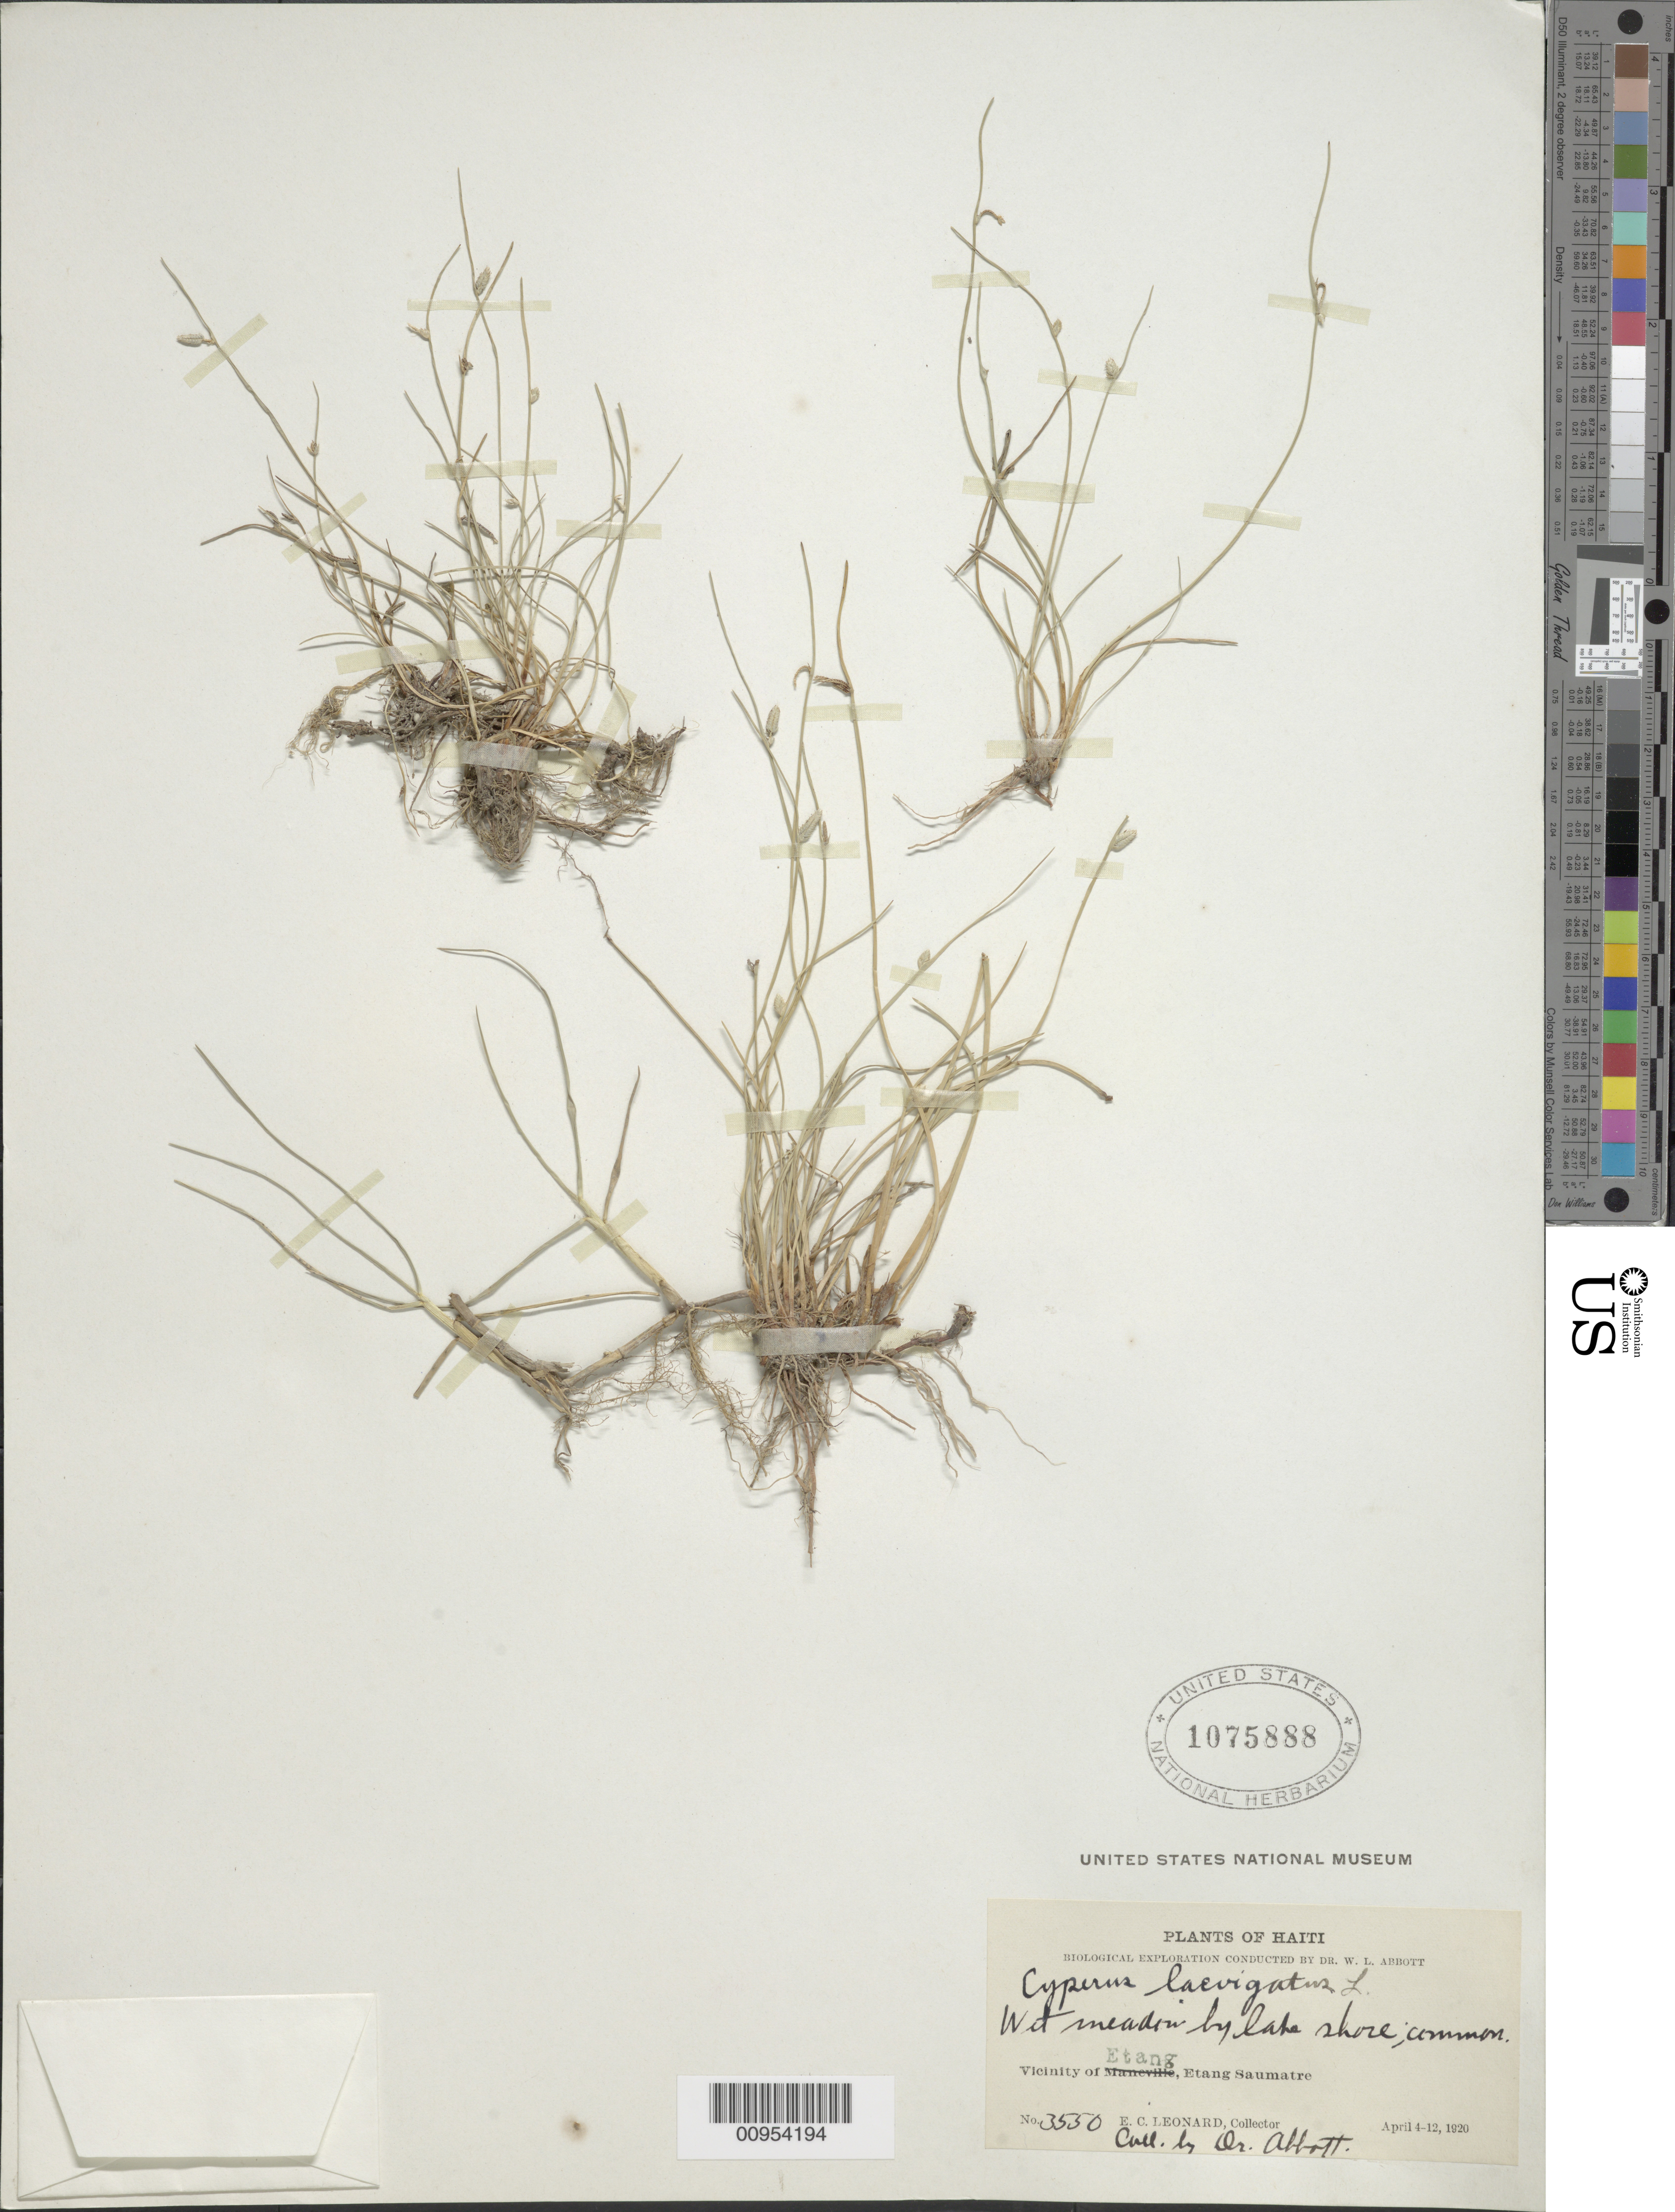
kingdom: Plantae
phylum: Tracheophyta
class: Liliopsida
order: Poales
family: Cyperaceae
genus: Cyperus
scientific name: Cyperus laevigatus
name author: L.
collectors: W. L. Abbott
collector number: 3550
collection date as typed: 04 Apr 1920 to 12 Apr 1920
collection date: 1920-04-04/1920-04-12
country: Haiti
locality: meadow by lake shore, vicinity of Etang, Etang Saumatre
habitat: Wet meadow by lake shore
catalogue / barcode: US 1075888